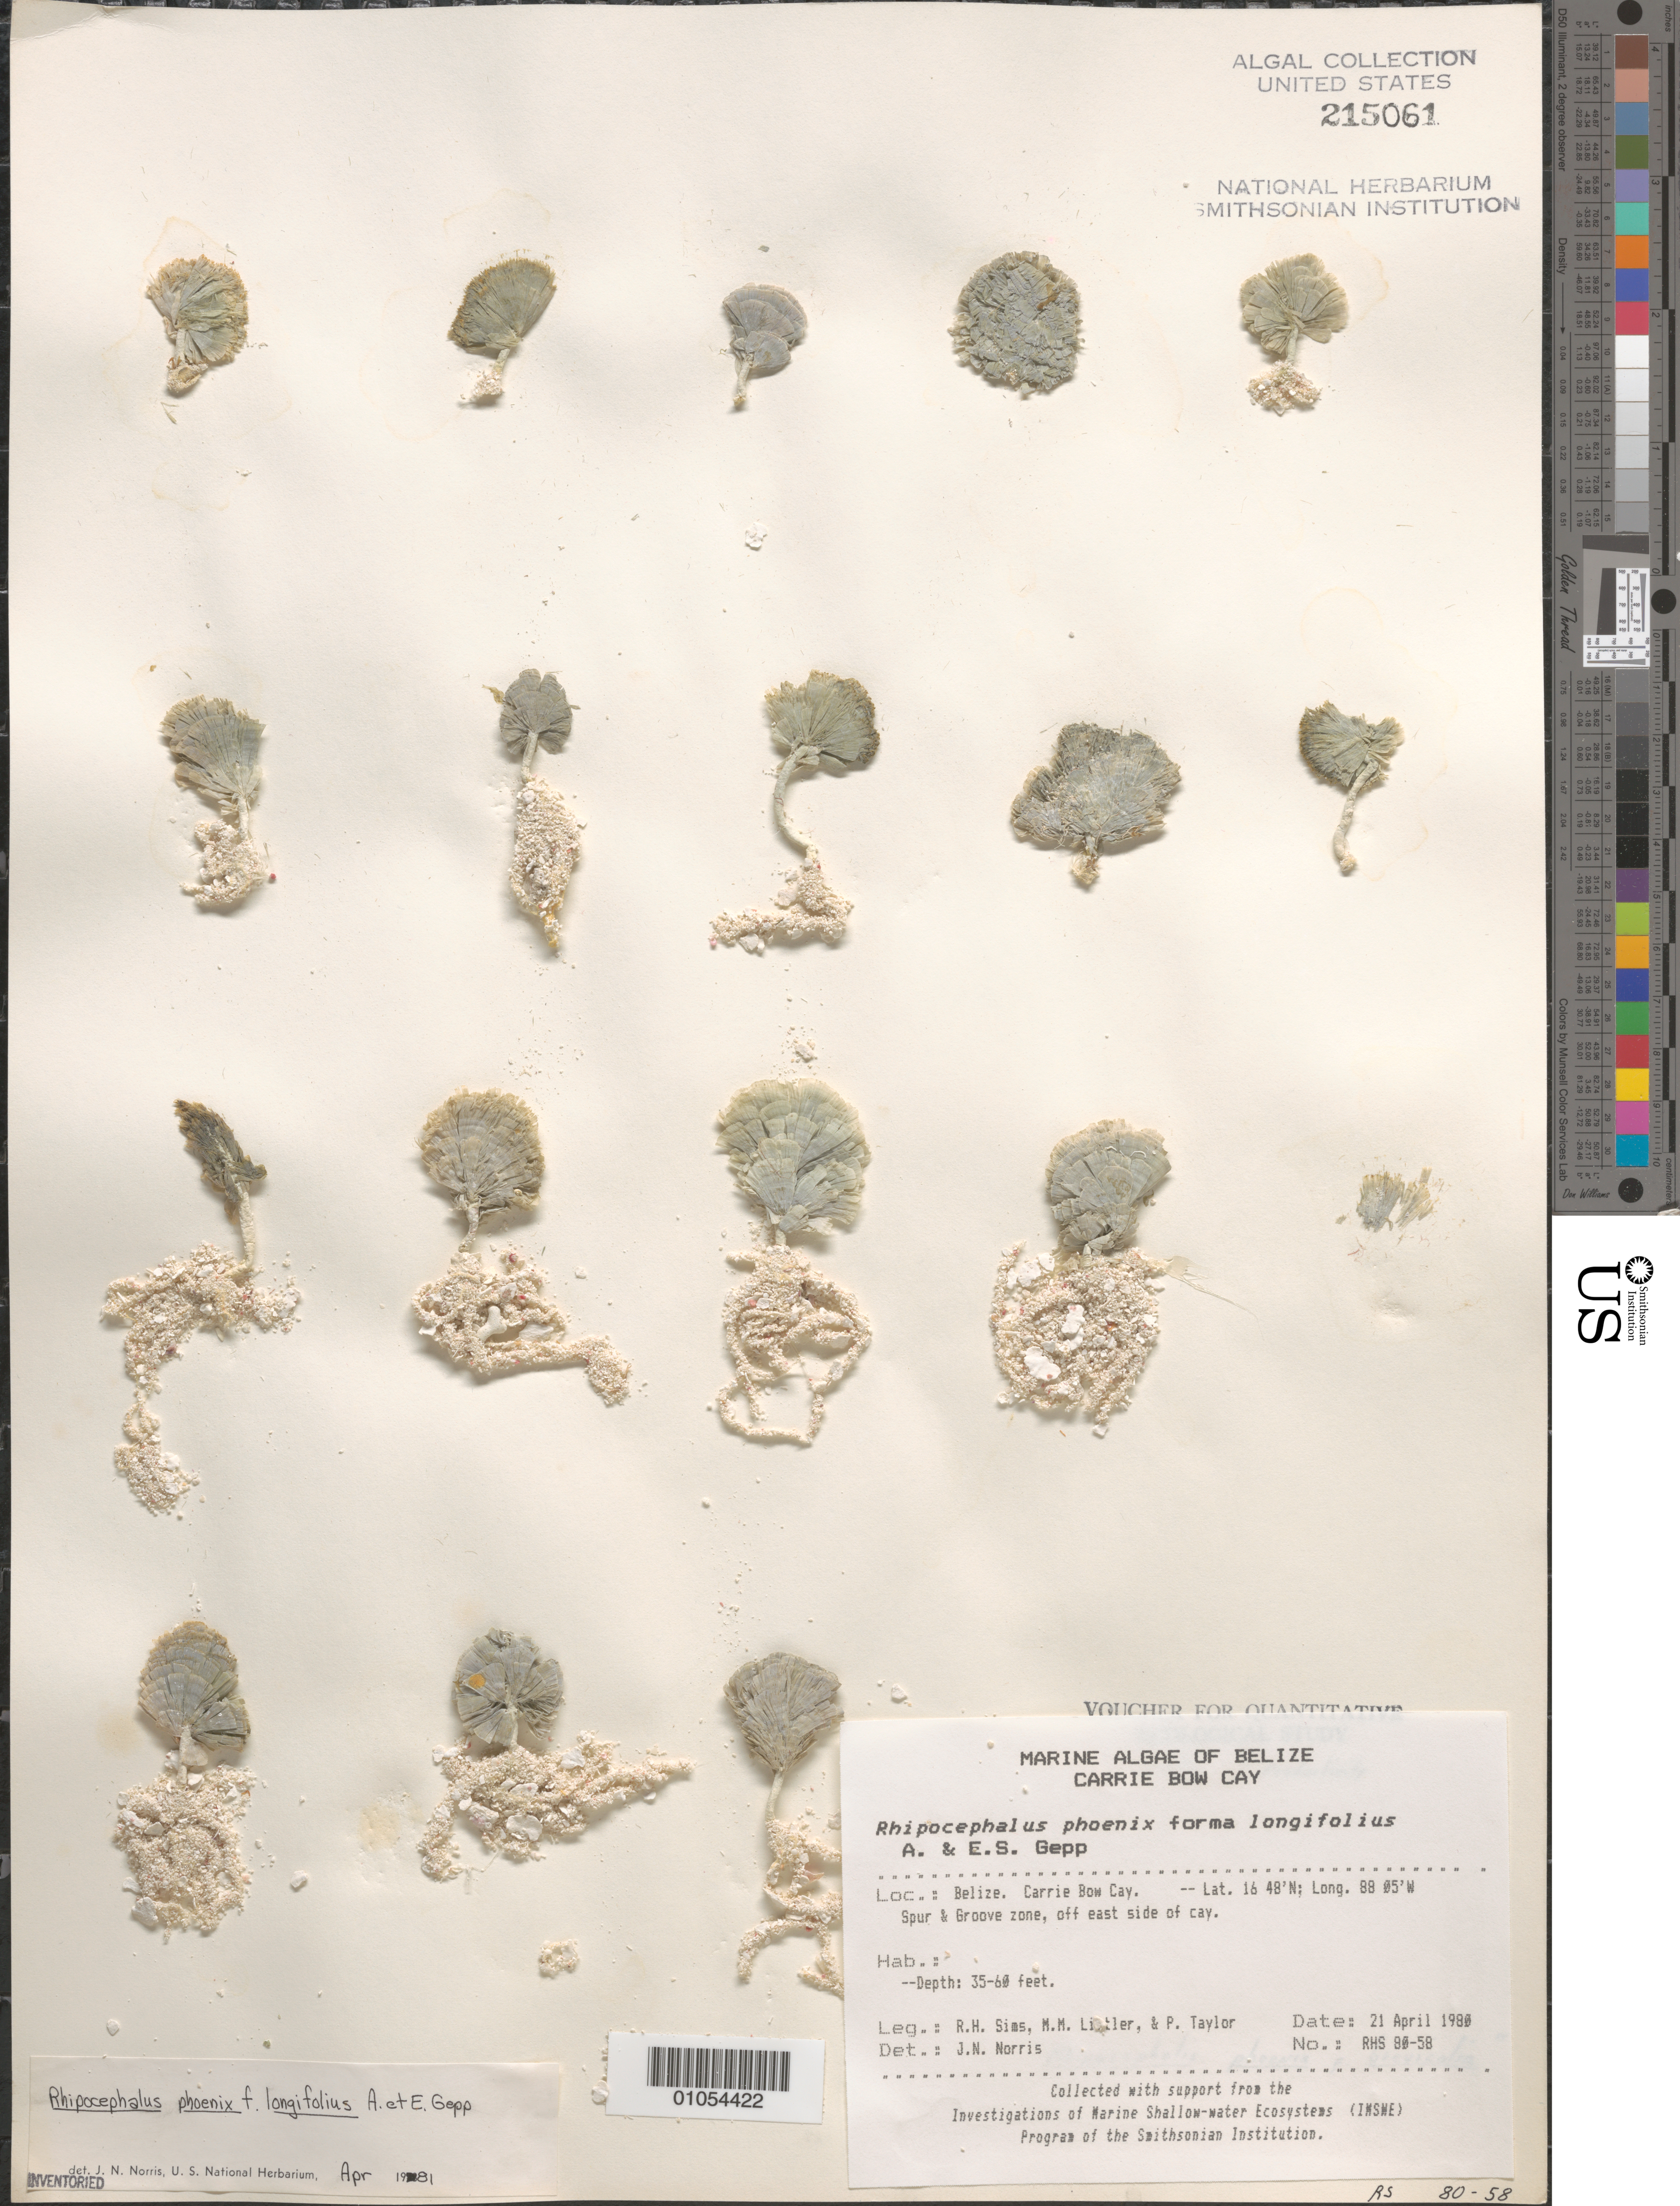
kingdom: Plantae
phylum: Chlorophyta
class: Ulvophyceae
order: Bryopsidales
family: Udoteaceae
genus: Rhipocephalus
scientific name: Rhipocephalus phoenix f. longifolius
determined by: Norris, James N.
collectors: R. H. Sims, M. M. Littler & P. R. Taylor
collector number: RHS 80-58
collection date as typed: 21 Apr 1980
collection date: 1980-04-21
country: Belize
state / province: Stann Creek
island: Carrie Bow Cay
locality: Spur and groove zone off east side of Carrie Bow Cay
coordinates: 16 48'N, 88 05'W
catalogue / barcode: US 215061